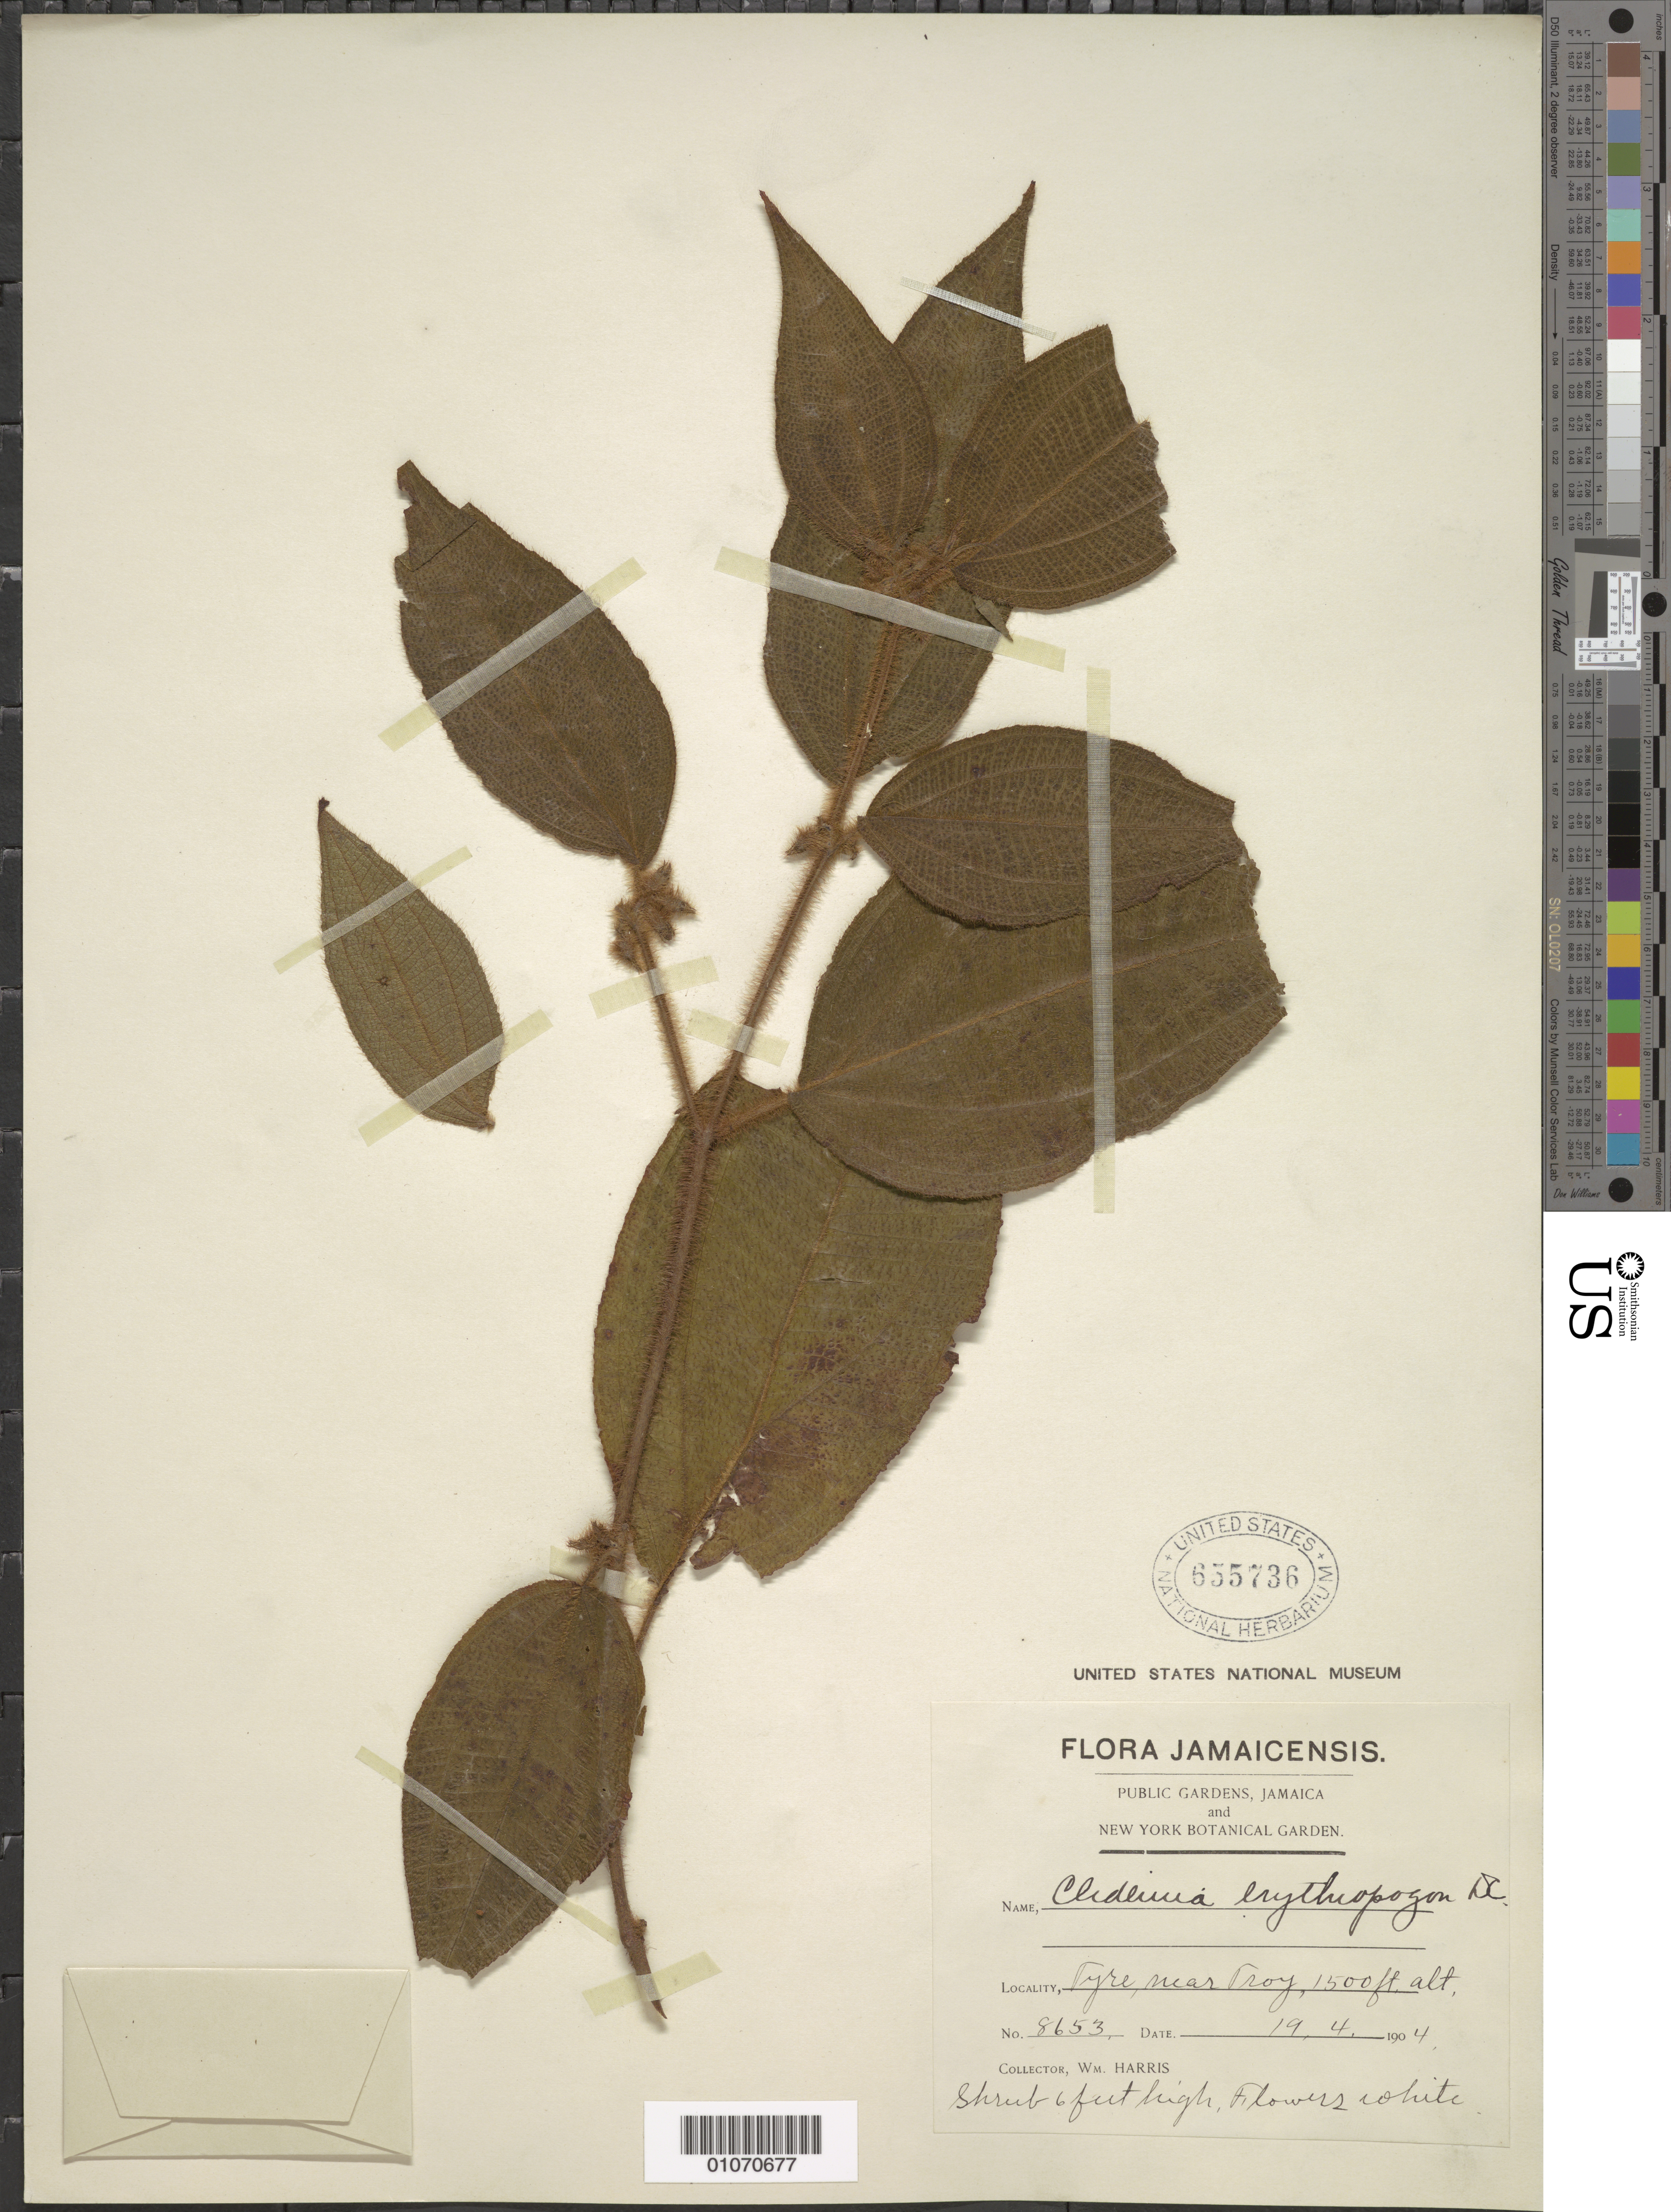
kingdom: Plantae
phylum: Tracheophyta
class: Magnoliopsida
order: Myrtales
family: Melastomataceae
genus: Clidemia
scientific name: Clidemia erythropogon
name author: DC.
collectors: W. Harris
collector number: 8653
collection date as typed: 19 Apr 1904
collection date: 1904-04-19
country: Jamaica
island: Jamaica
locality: Tyre, near Troy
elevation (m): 457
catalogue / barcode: US 655736